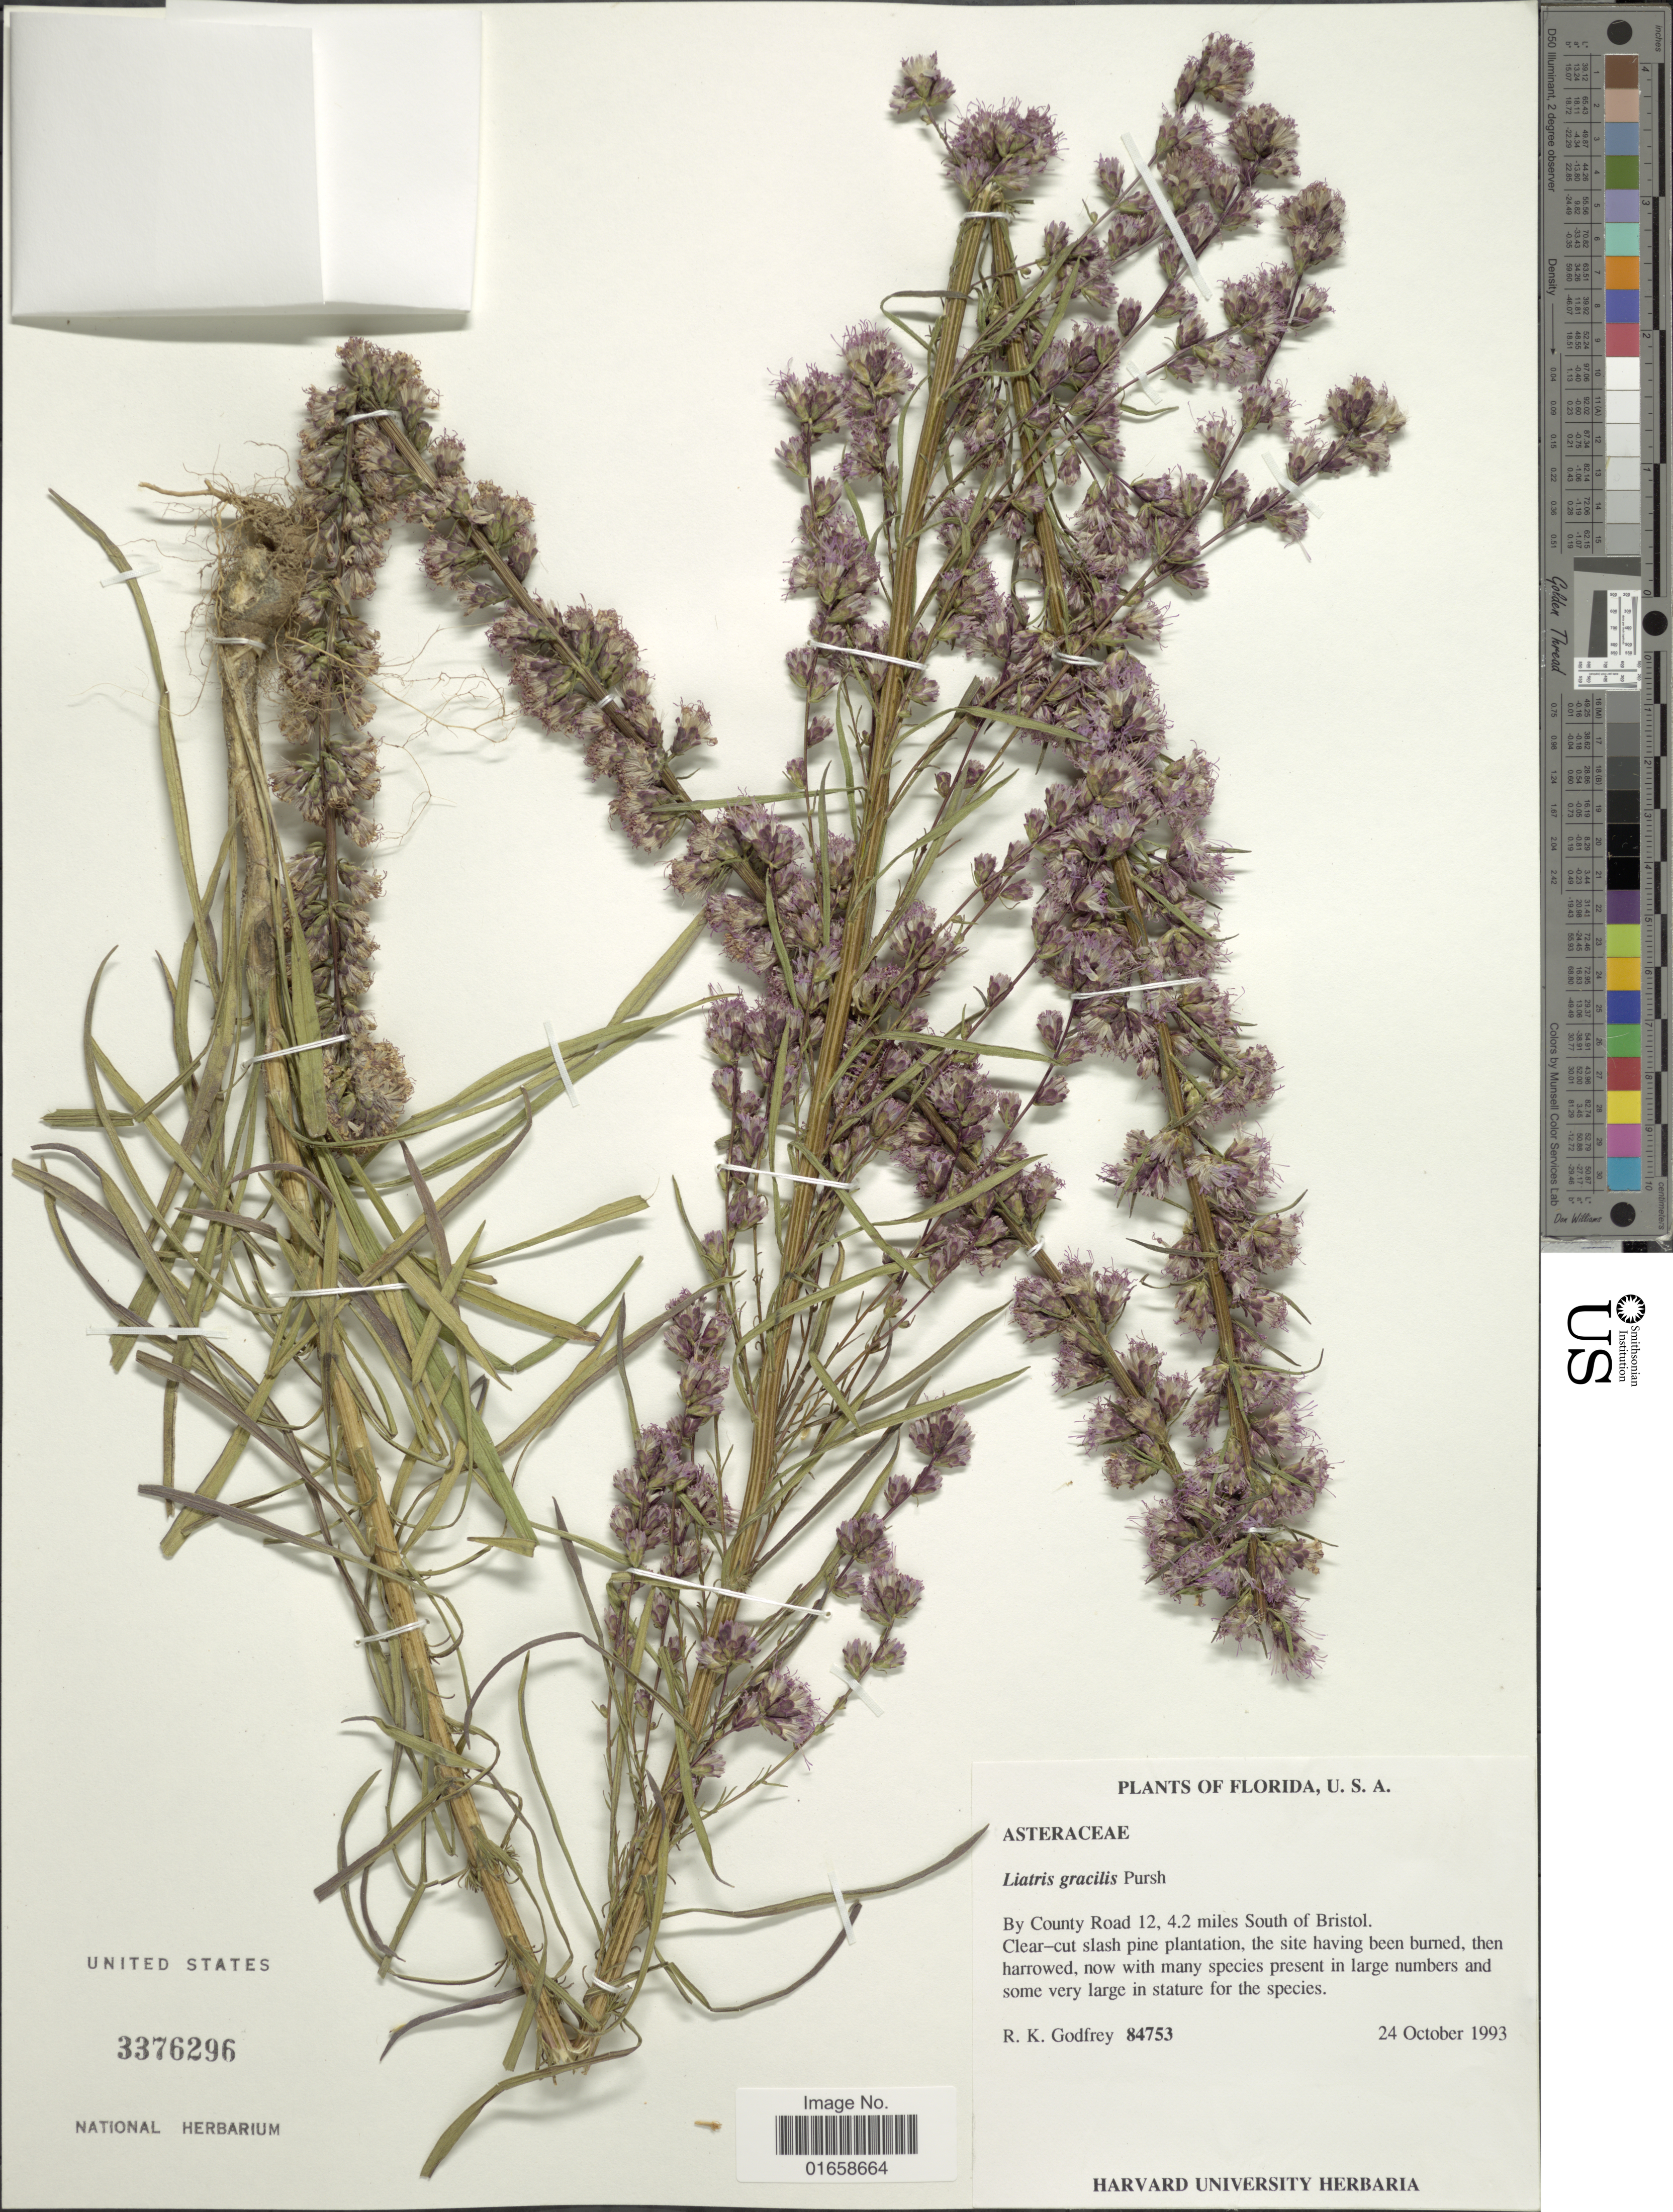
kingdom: Plantae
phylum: Tracheophyta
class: Magnoliopsida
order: Asterales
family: Asteraceae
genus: Liatris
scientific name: Liatris gracilis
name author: Pursh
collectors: R. K. Godfrey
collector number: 84753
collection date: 1993-10-24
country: United States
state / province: Florida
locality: By Country Road 12, 4.2 miles South of Bristol, Clear-cut slash pine plantation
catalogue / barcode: US 3376296